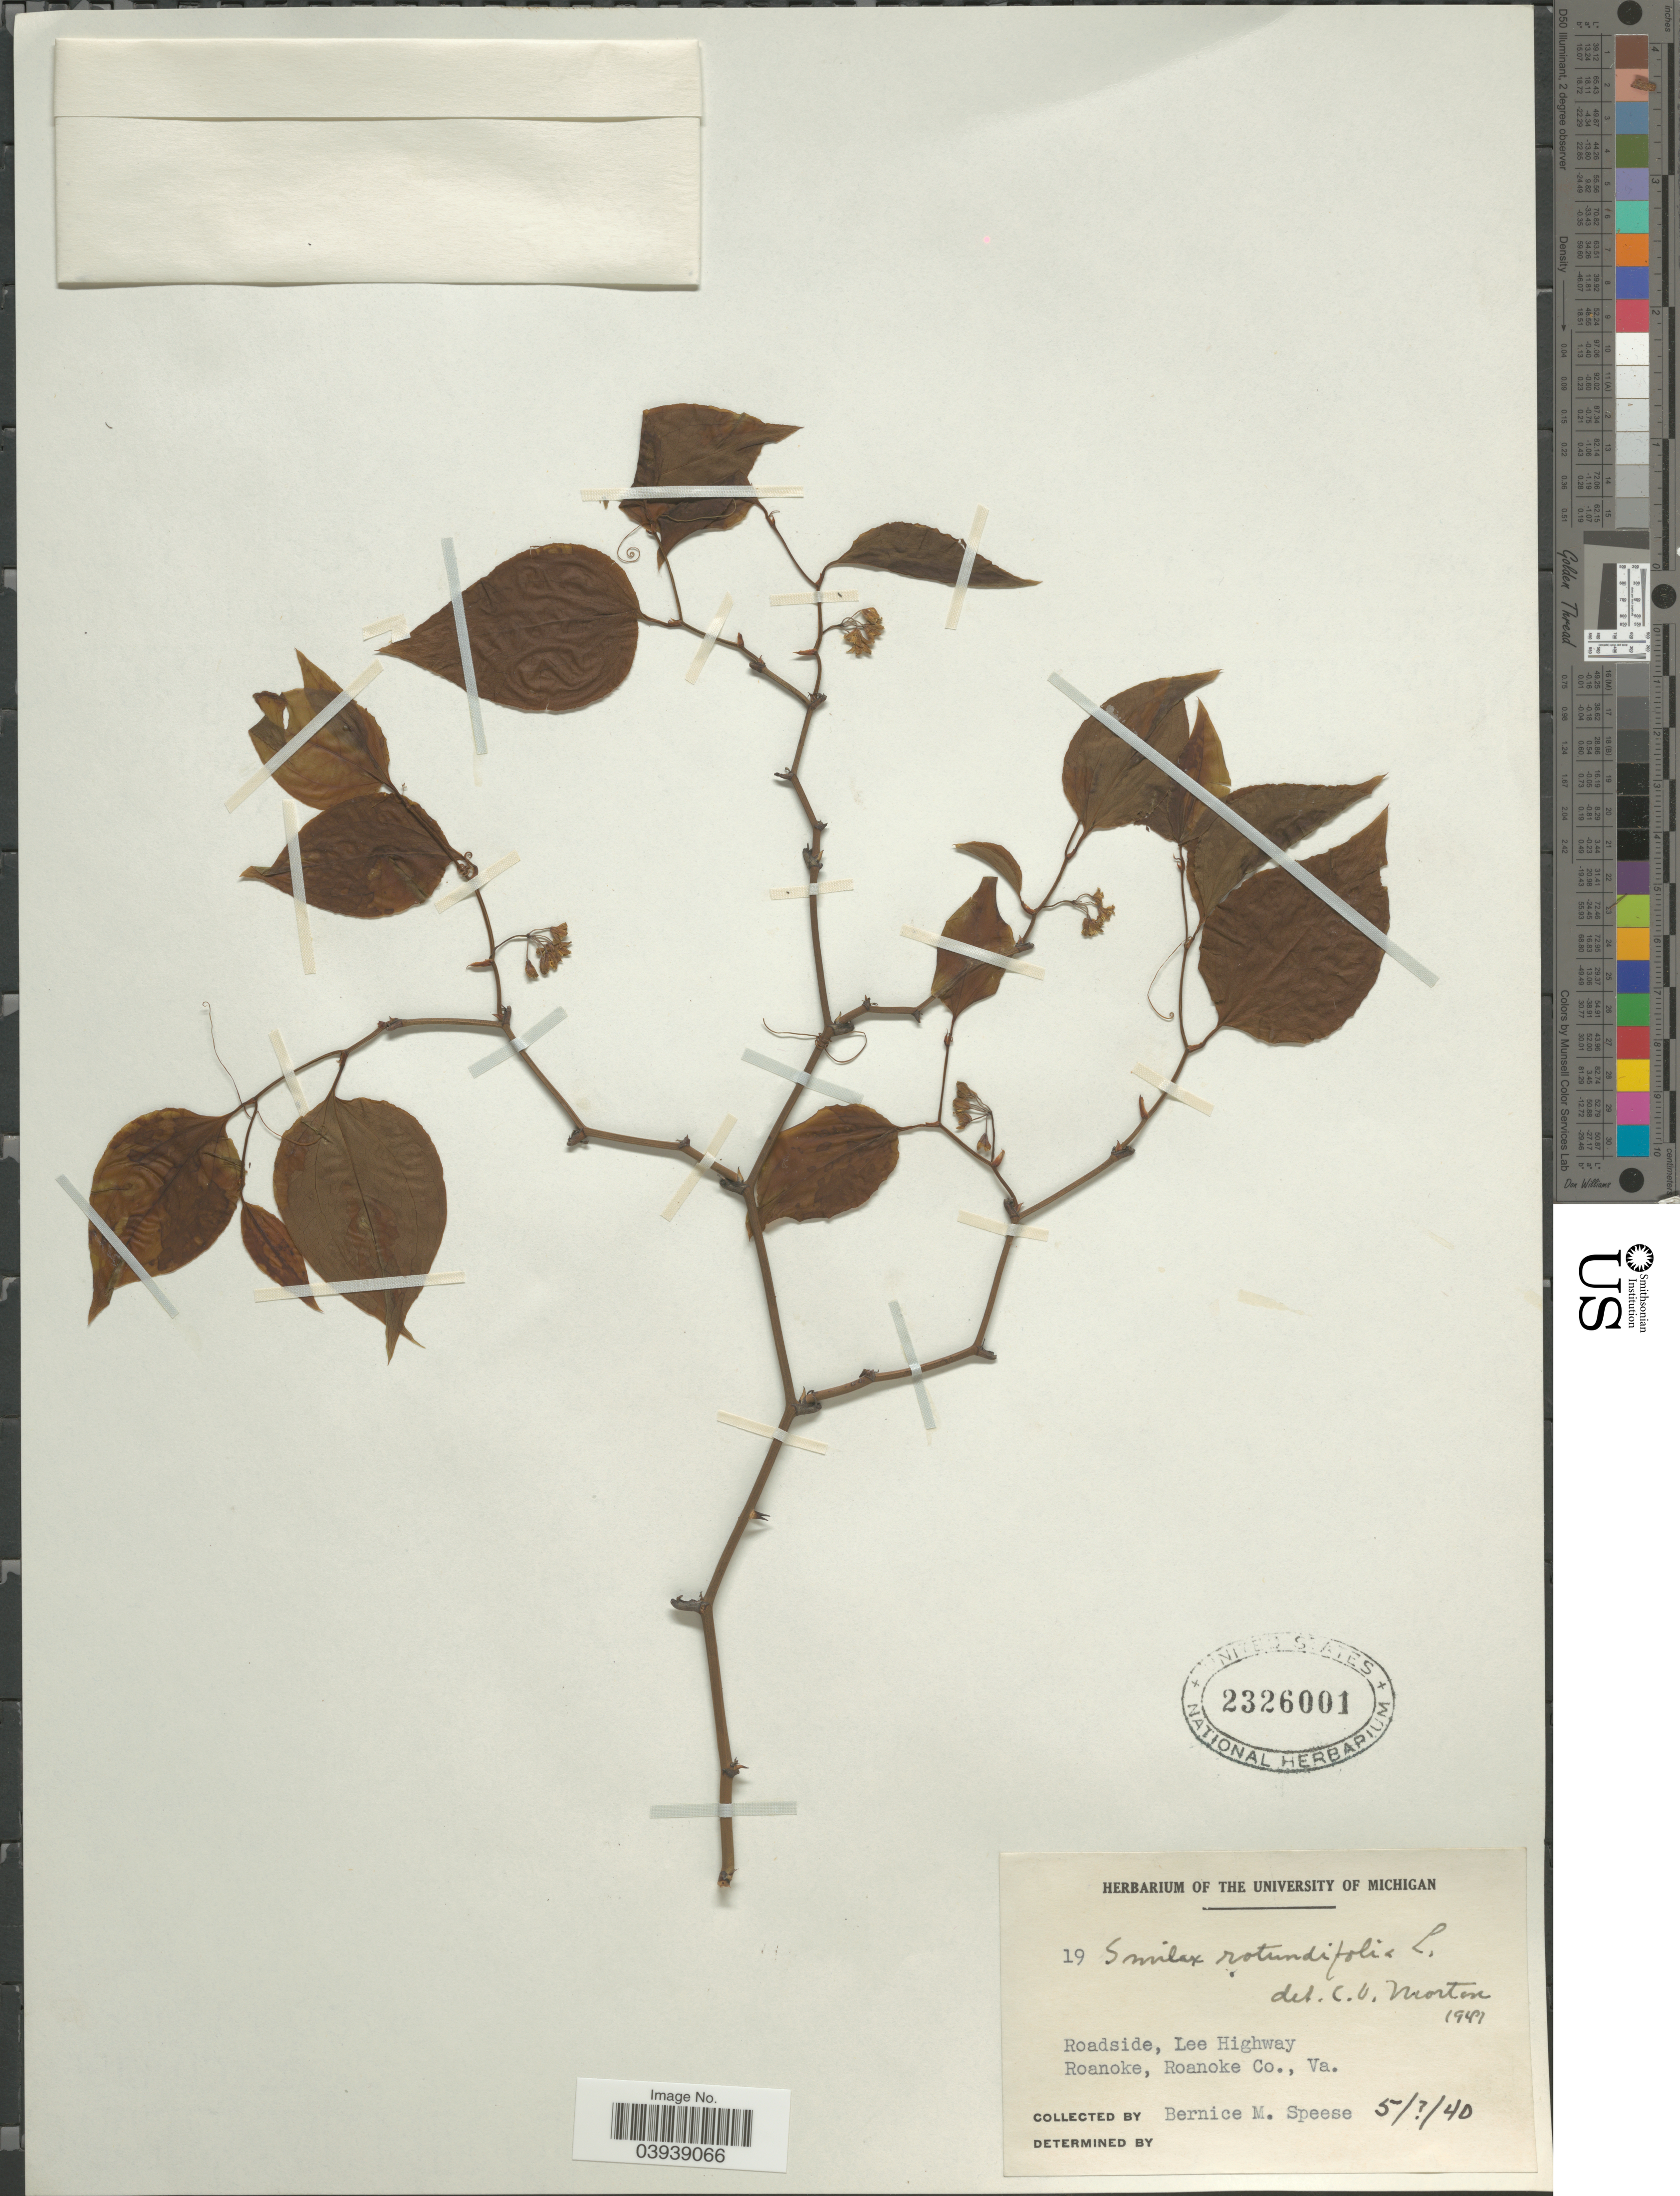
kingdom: Plantae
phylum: Tracheophyta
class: Liliopsida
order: Liliales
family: Smilacaceae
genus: Smilax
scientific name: Smilax rotundifolia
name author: L.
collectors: B. Speese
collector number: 19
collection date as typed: Transcribed d/m/y: /5/40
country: United States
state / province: Virginia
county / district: Roanoke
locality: Roadside, Lee Highway. Roanoke.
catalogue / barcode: US 2326001